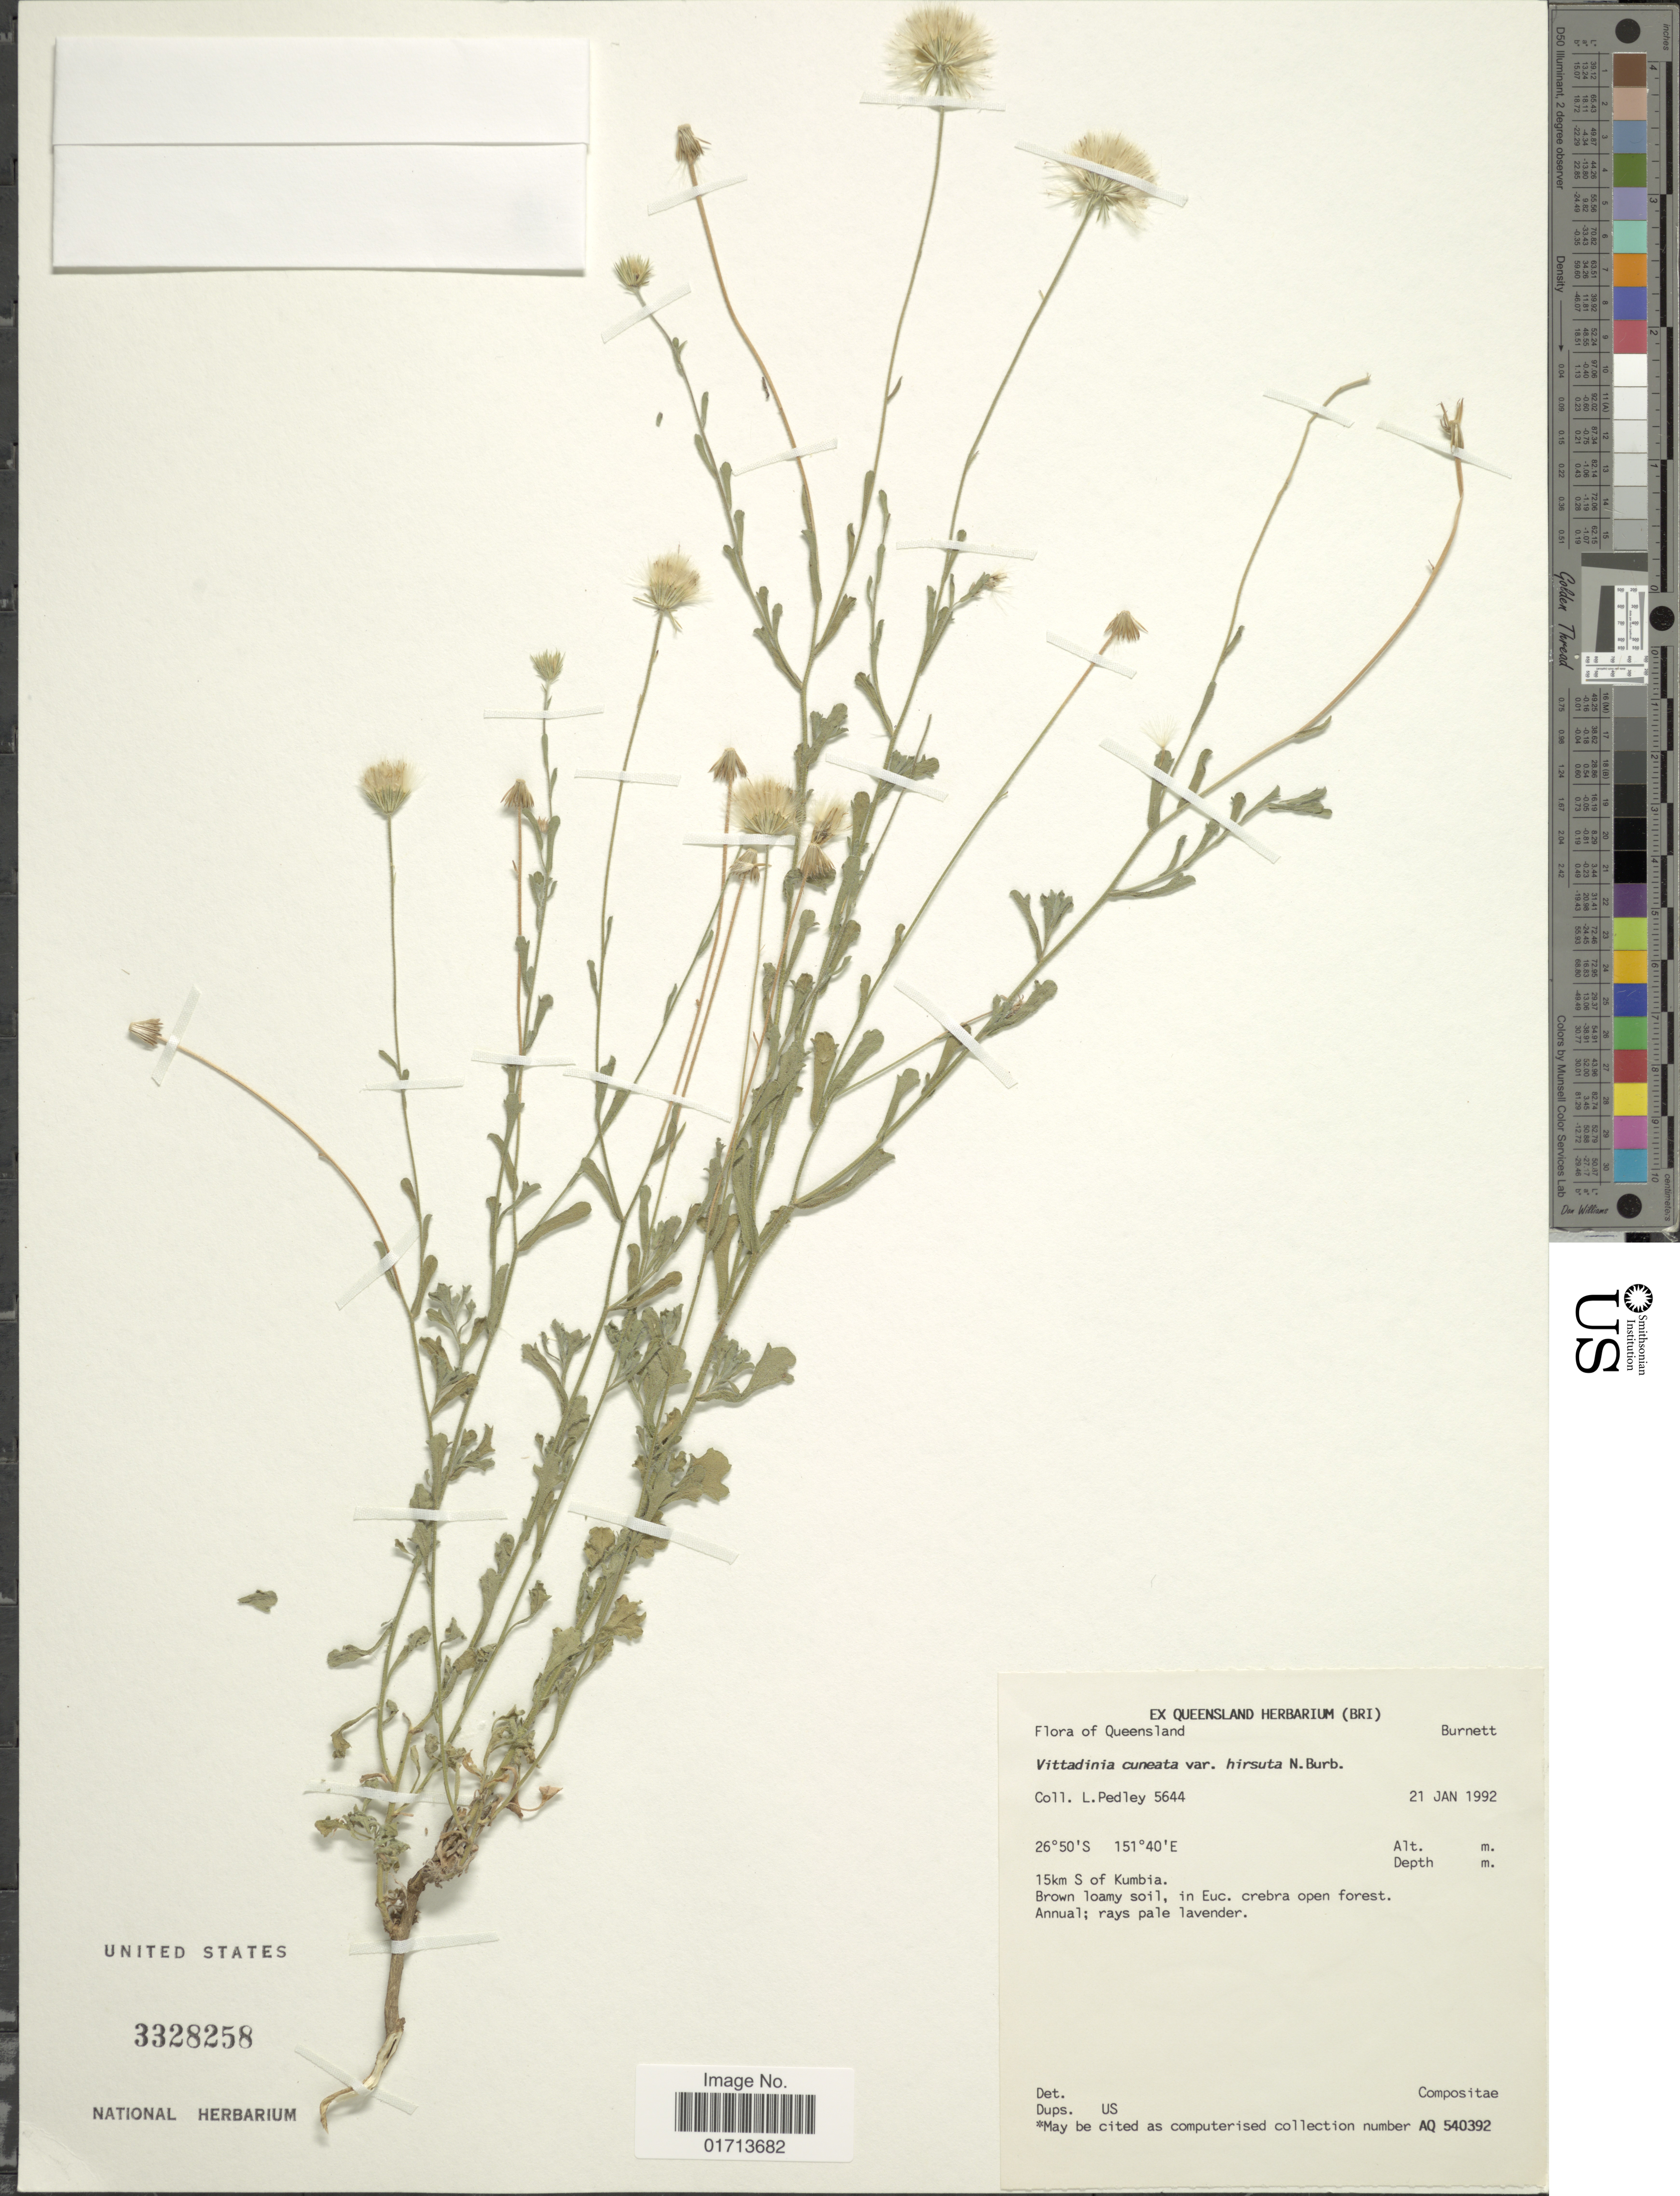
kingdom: Plantae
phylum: Tracheophyta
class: Magnoliopsida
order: Asterales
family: Asteraceae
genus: Vittadinia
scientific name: Vittadinia cuneata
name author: DC.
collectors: L. Pedley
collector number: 5644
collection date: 1992-01-21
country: Australia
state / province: Queensland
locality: Burnett, 15km S of Kumbia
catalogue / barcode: US 3328258